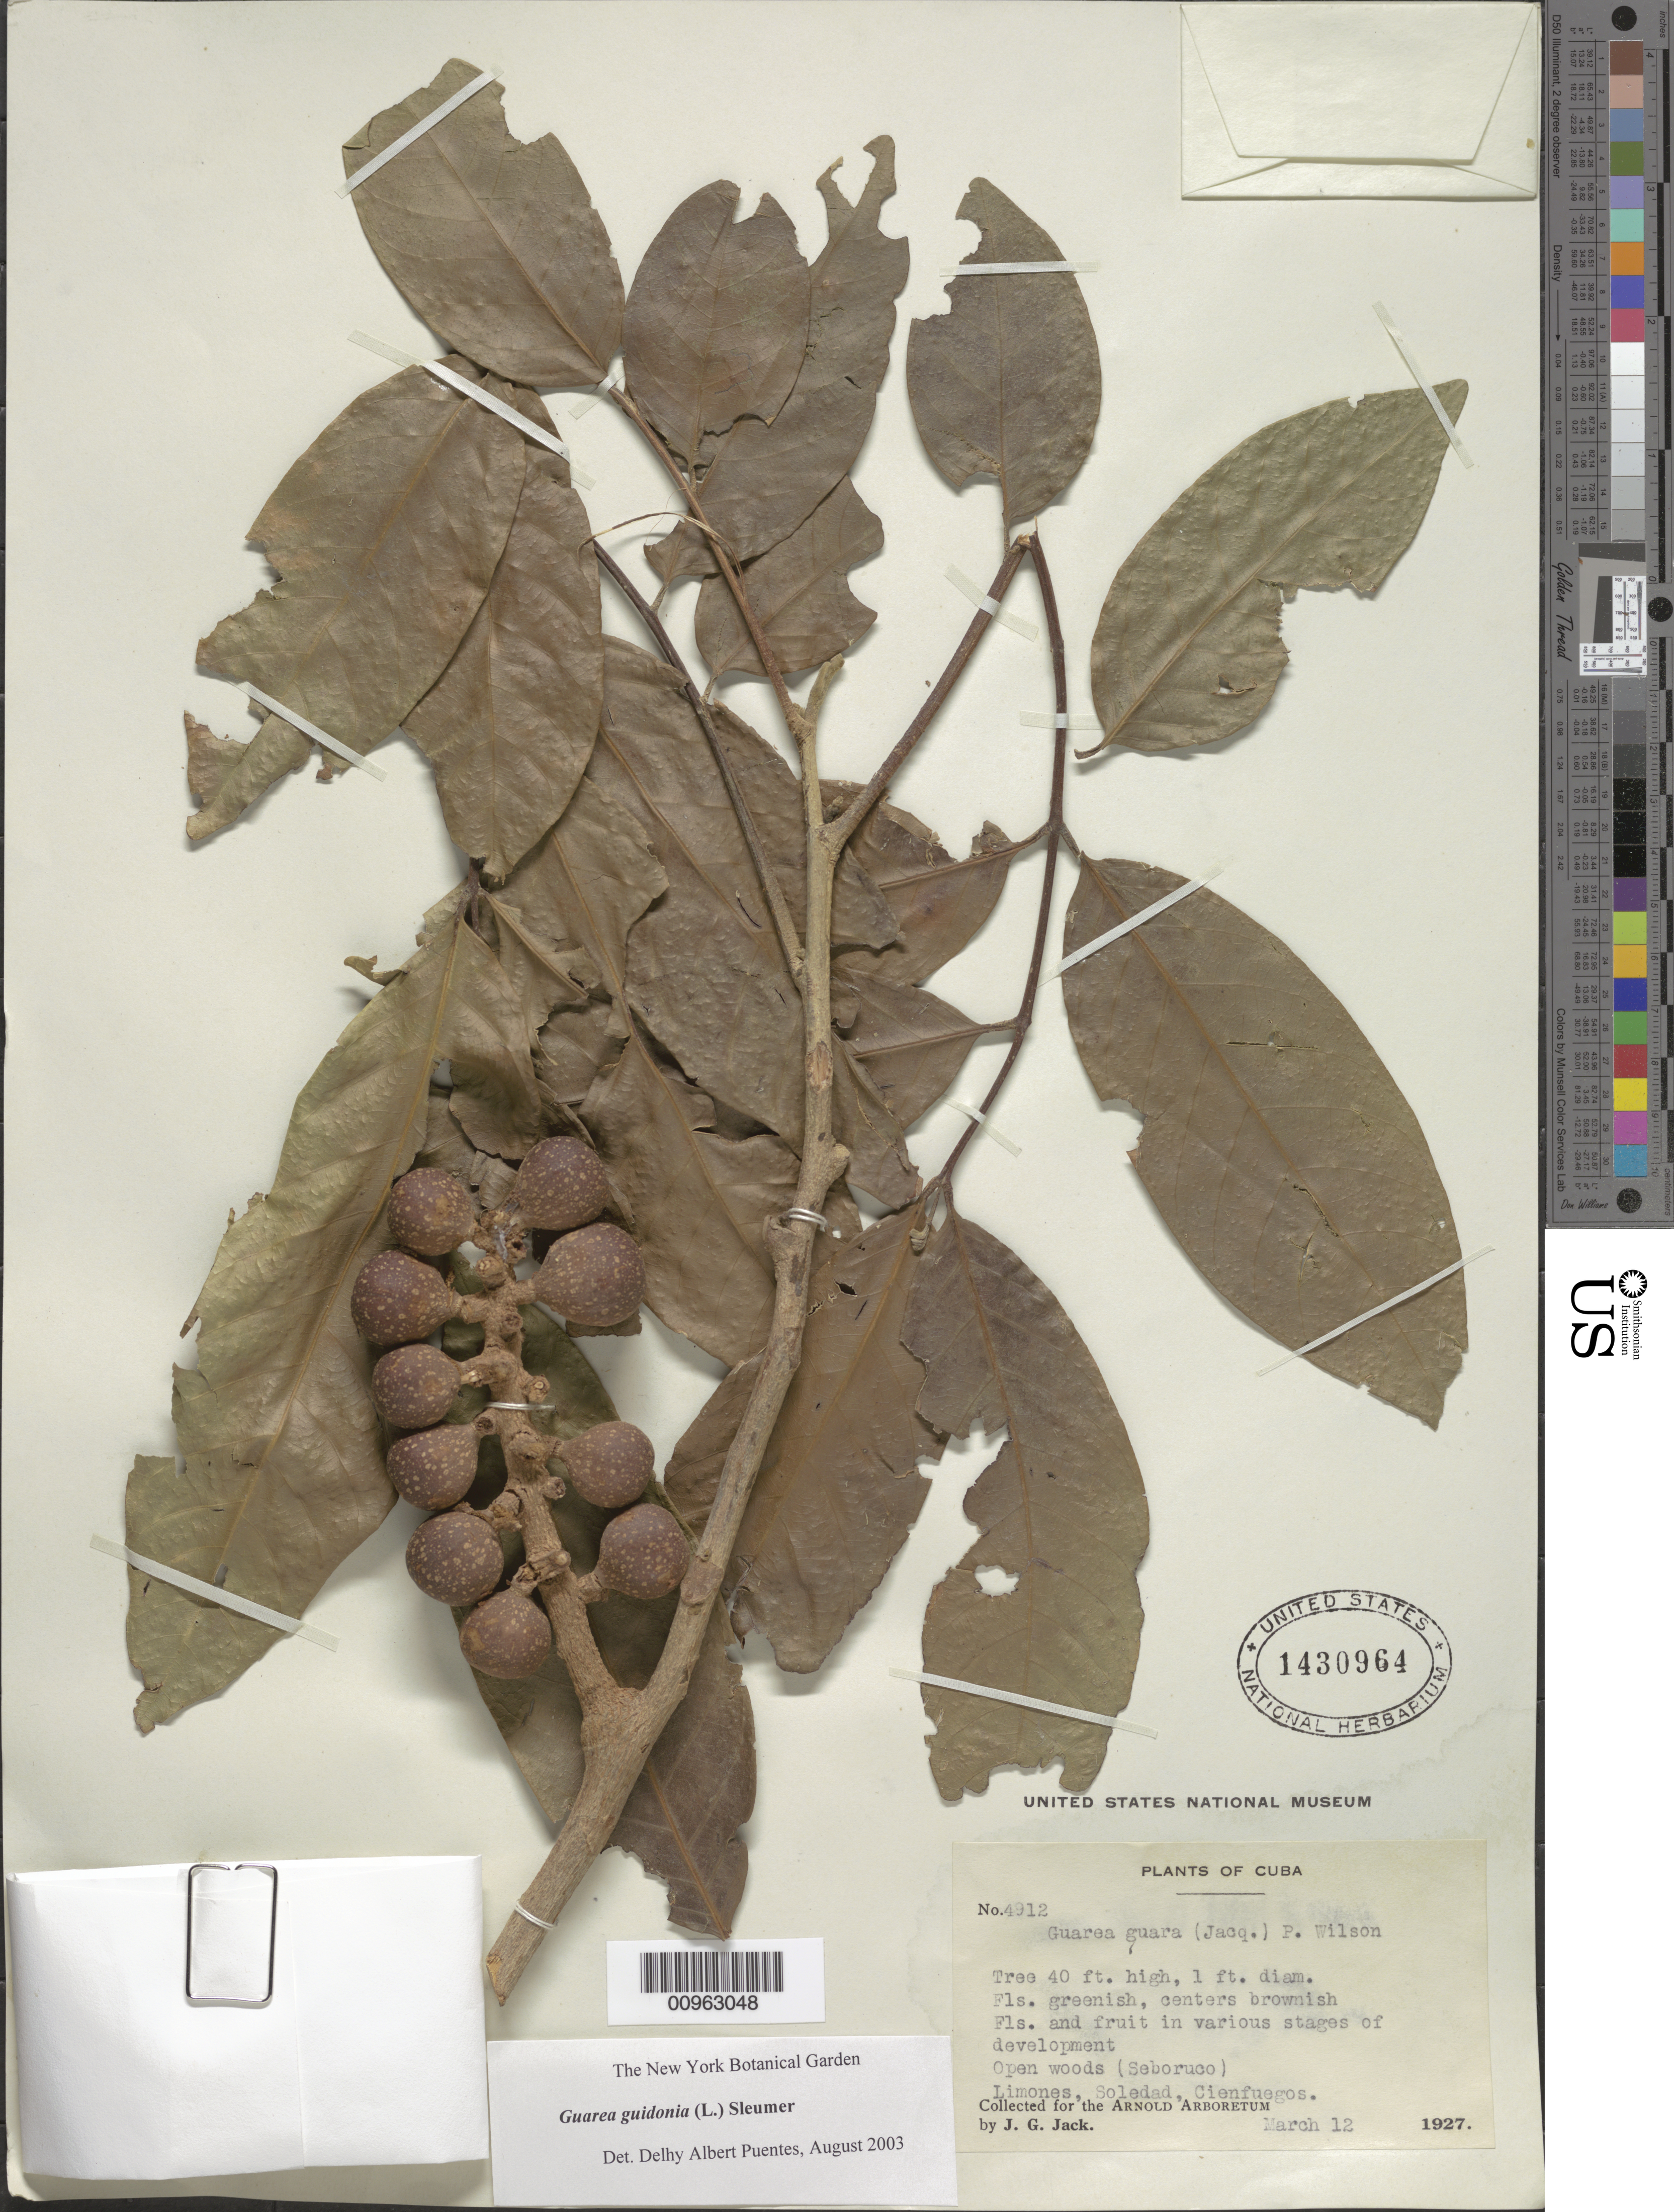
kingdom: Plantae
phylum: Tracheophyta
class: Magnoliopsida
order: Sapindales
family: Meliaceae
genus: Guarea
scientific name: Guarea guidonia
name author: (L.) Sleumer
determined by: Puentes, D. A.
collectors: J. G. Jack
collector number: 4912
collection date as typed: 12 Mar 1927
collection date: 1927-03-12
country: Cuba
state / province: Cienfuegos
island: Cuba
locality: Limones, Soledad, Cienfuegos, Seboruco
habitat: Open woods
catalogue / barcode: US 1430964